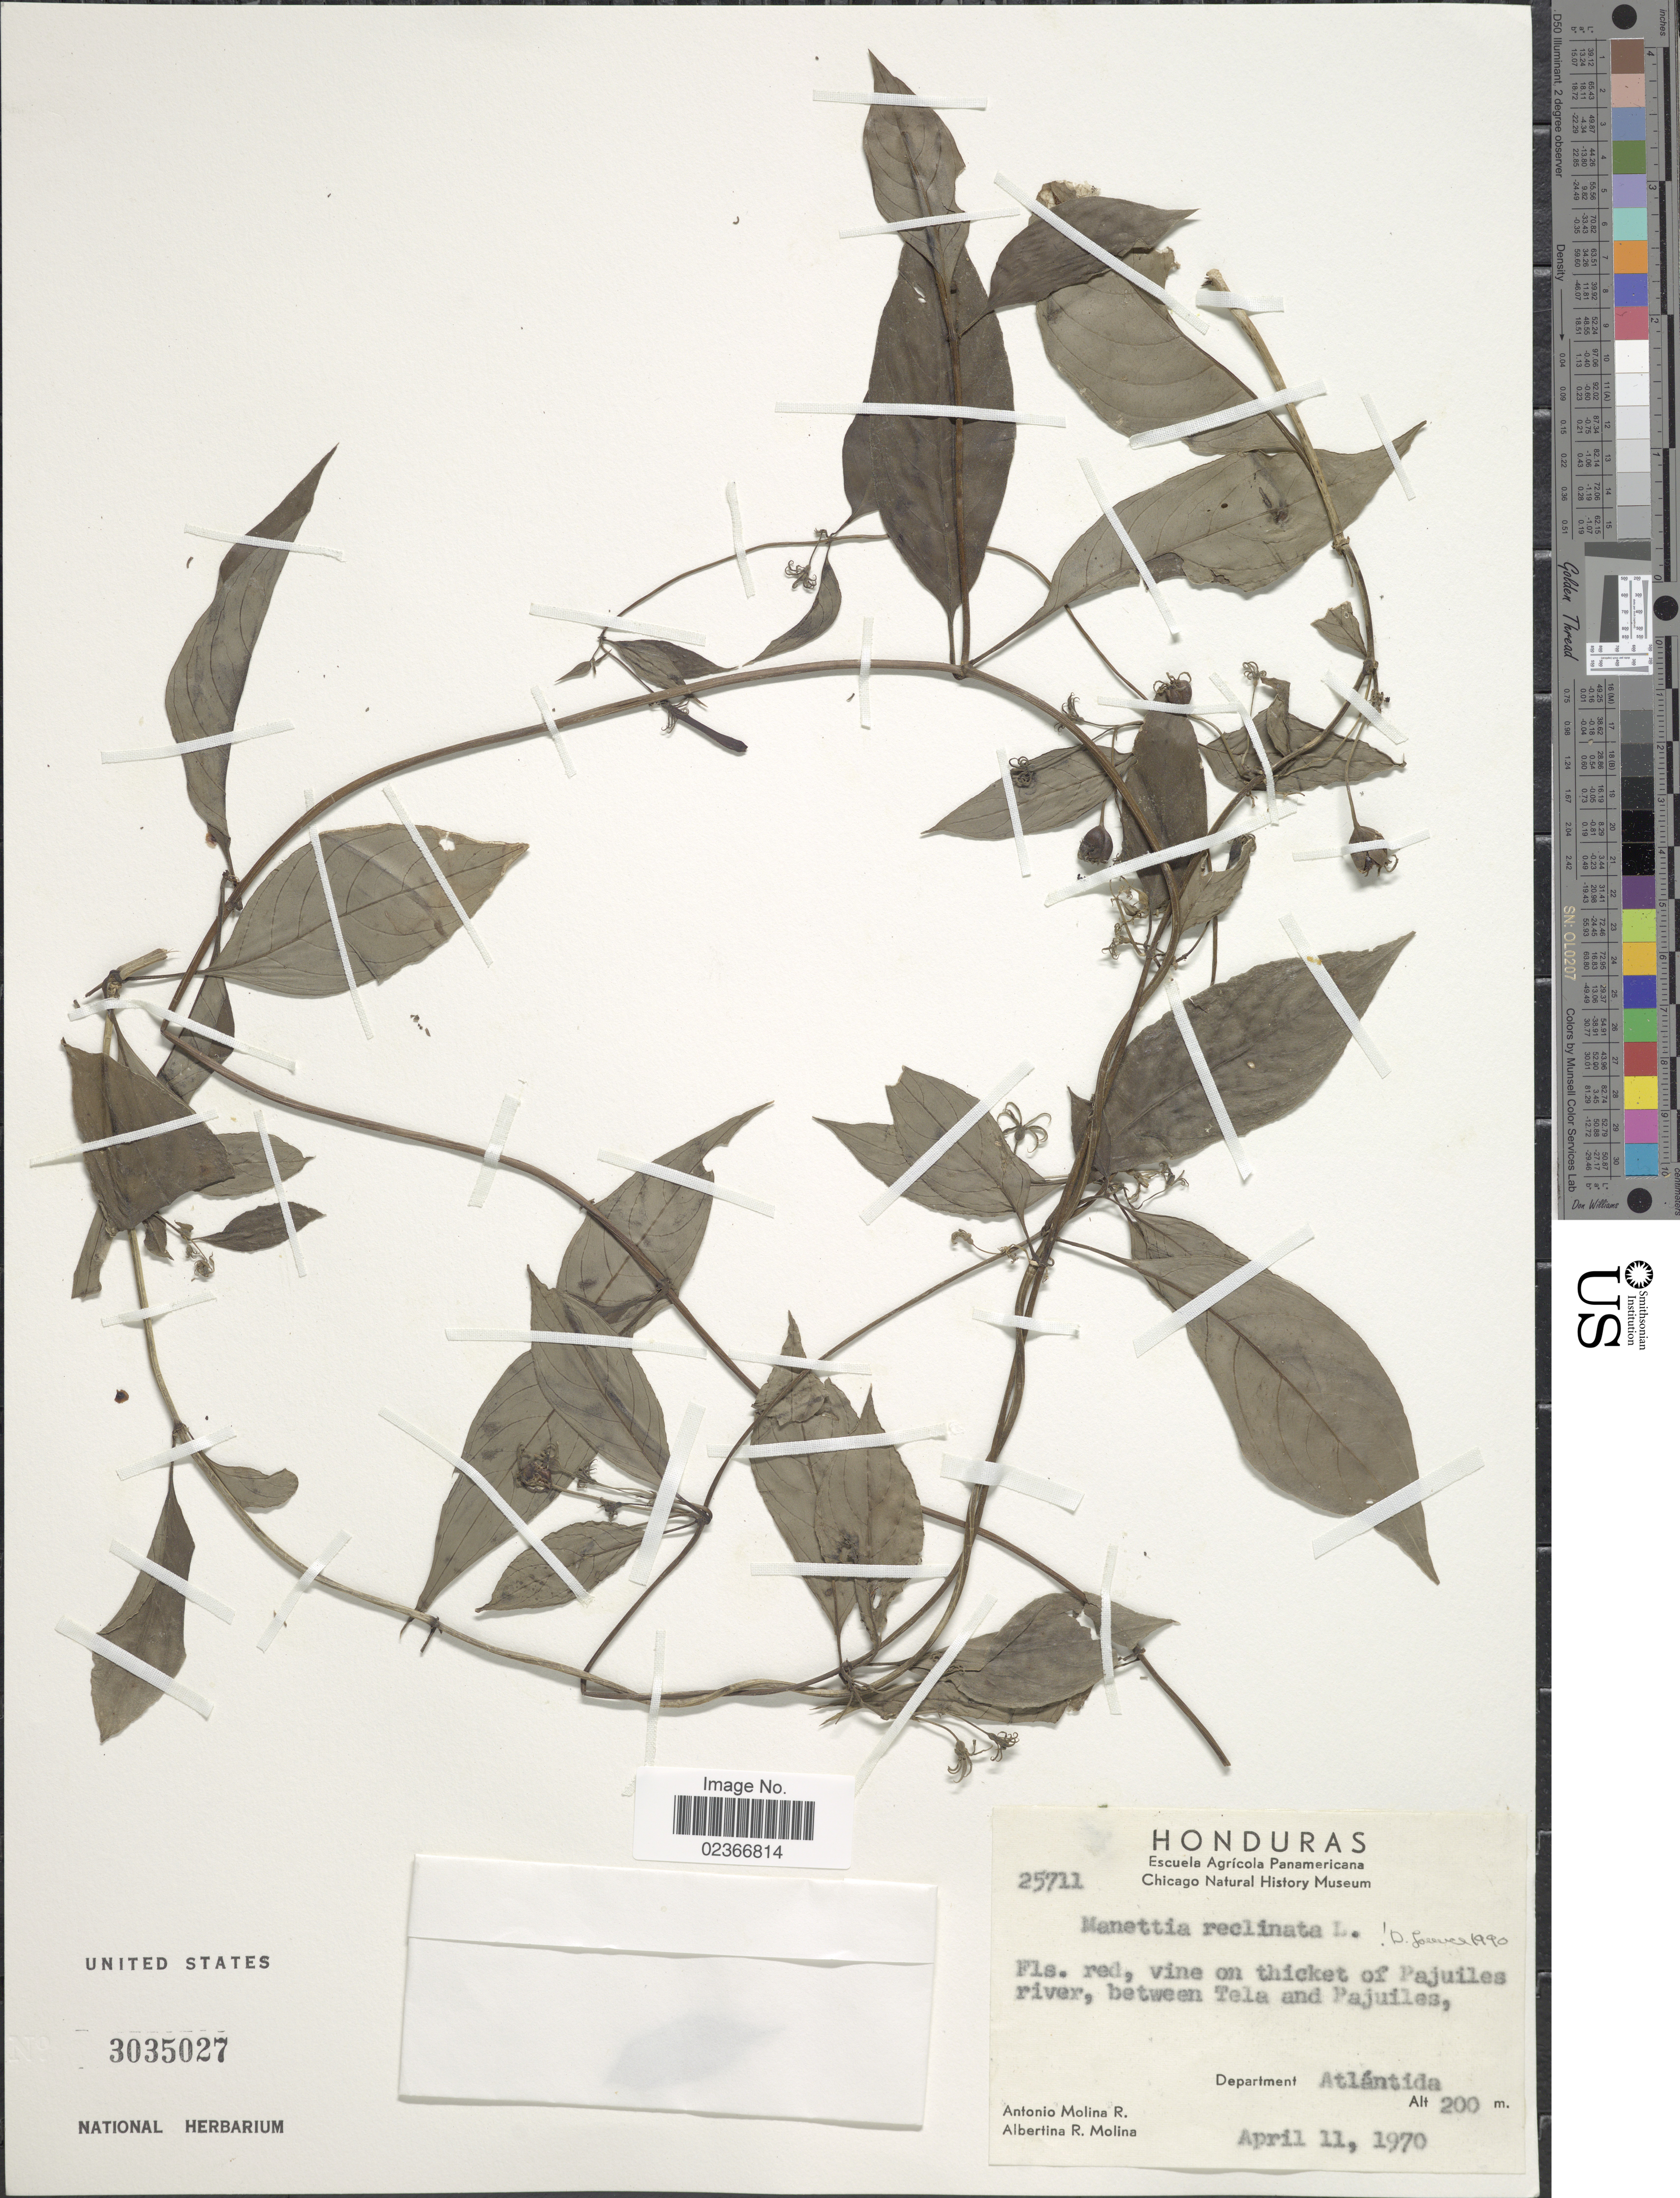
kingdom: Plantae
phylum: Tracheophyta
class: Magnoliopsida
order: Gentianales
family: Rubiaceae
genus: Manettia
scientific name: Manettia reclinata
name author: L.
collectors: A. Molina R. & A. R. Molina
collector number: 25711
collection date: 1970-04-11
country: Honduras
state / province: Atlántida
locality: Vine on thicket of Pajuiles river, between Tela and Pajuiles, Department Atlantida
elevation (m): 200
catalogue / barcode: US 3035027